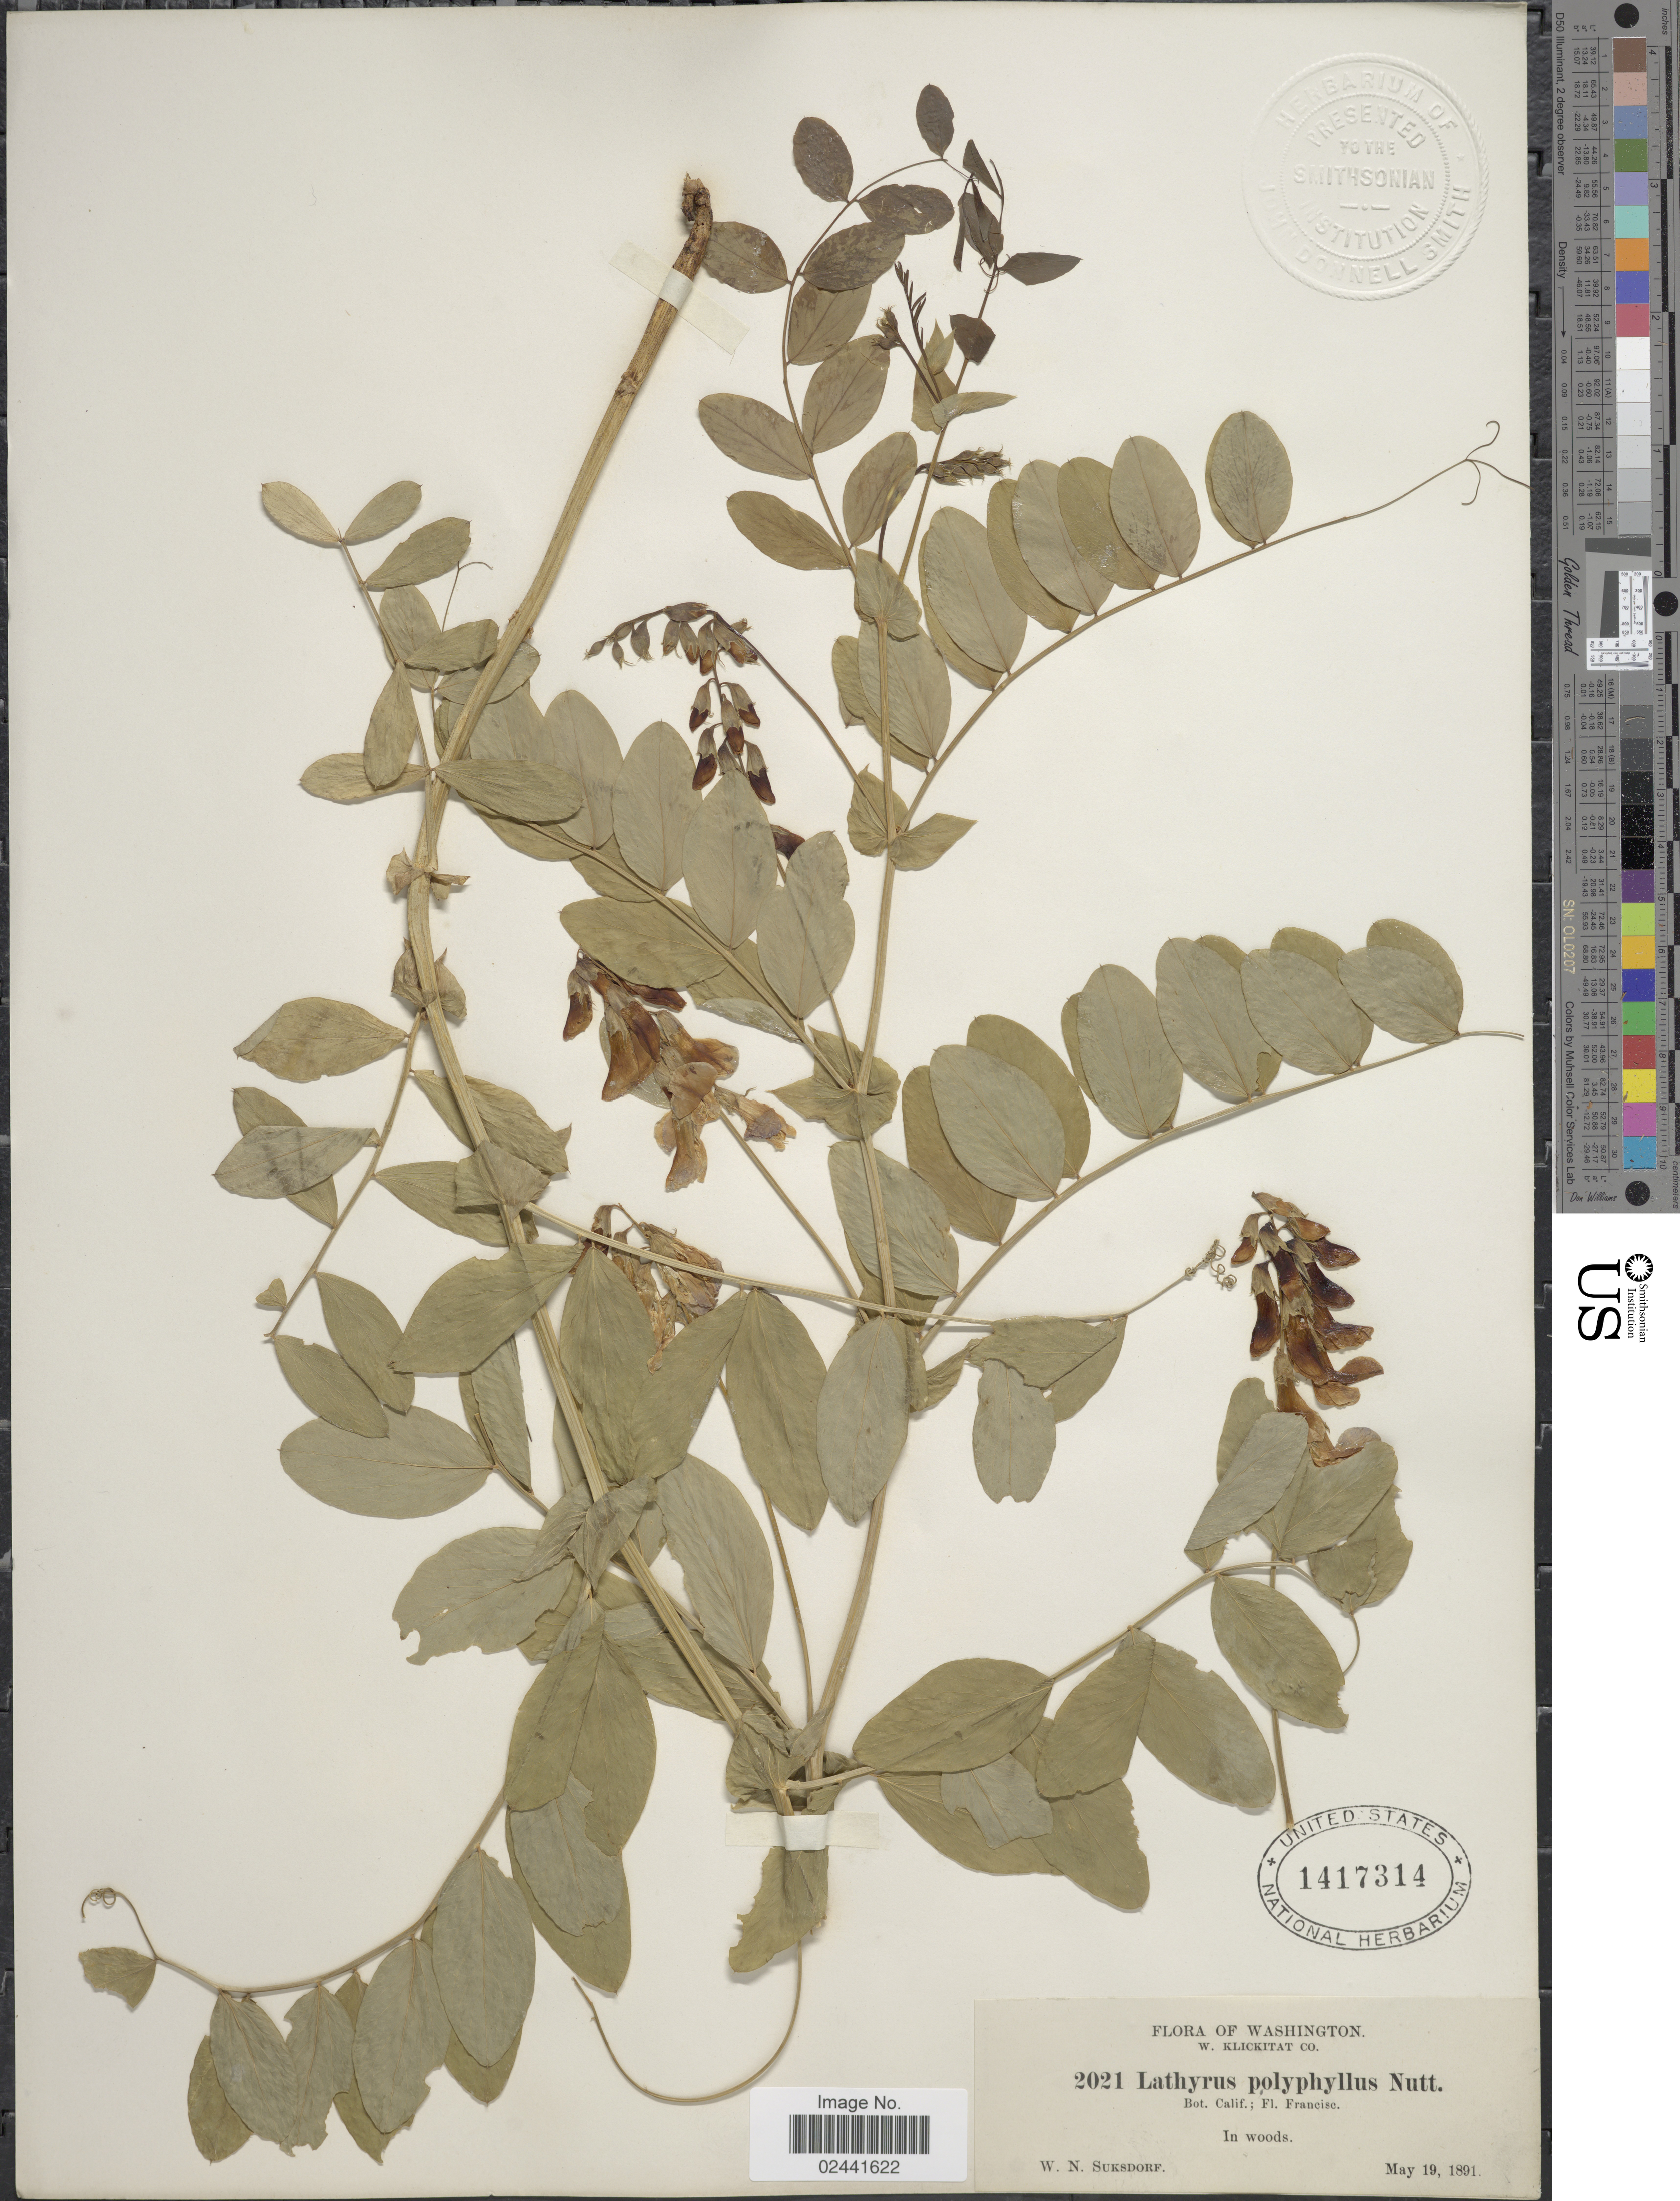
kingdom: Plantae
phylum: Tracheophyta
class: Magnoliopsida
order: Fabales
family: Fabaceae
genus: Lathyrus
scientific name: Lathyrus polyphyllus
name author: Nutt.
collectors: W. N. Suksdorf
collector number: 2021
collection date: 1891-05-19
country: United States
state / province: Washington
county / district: Klickitat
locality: W. Klickitat Co, In woods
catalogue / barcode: US 1417314